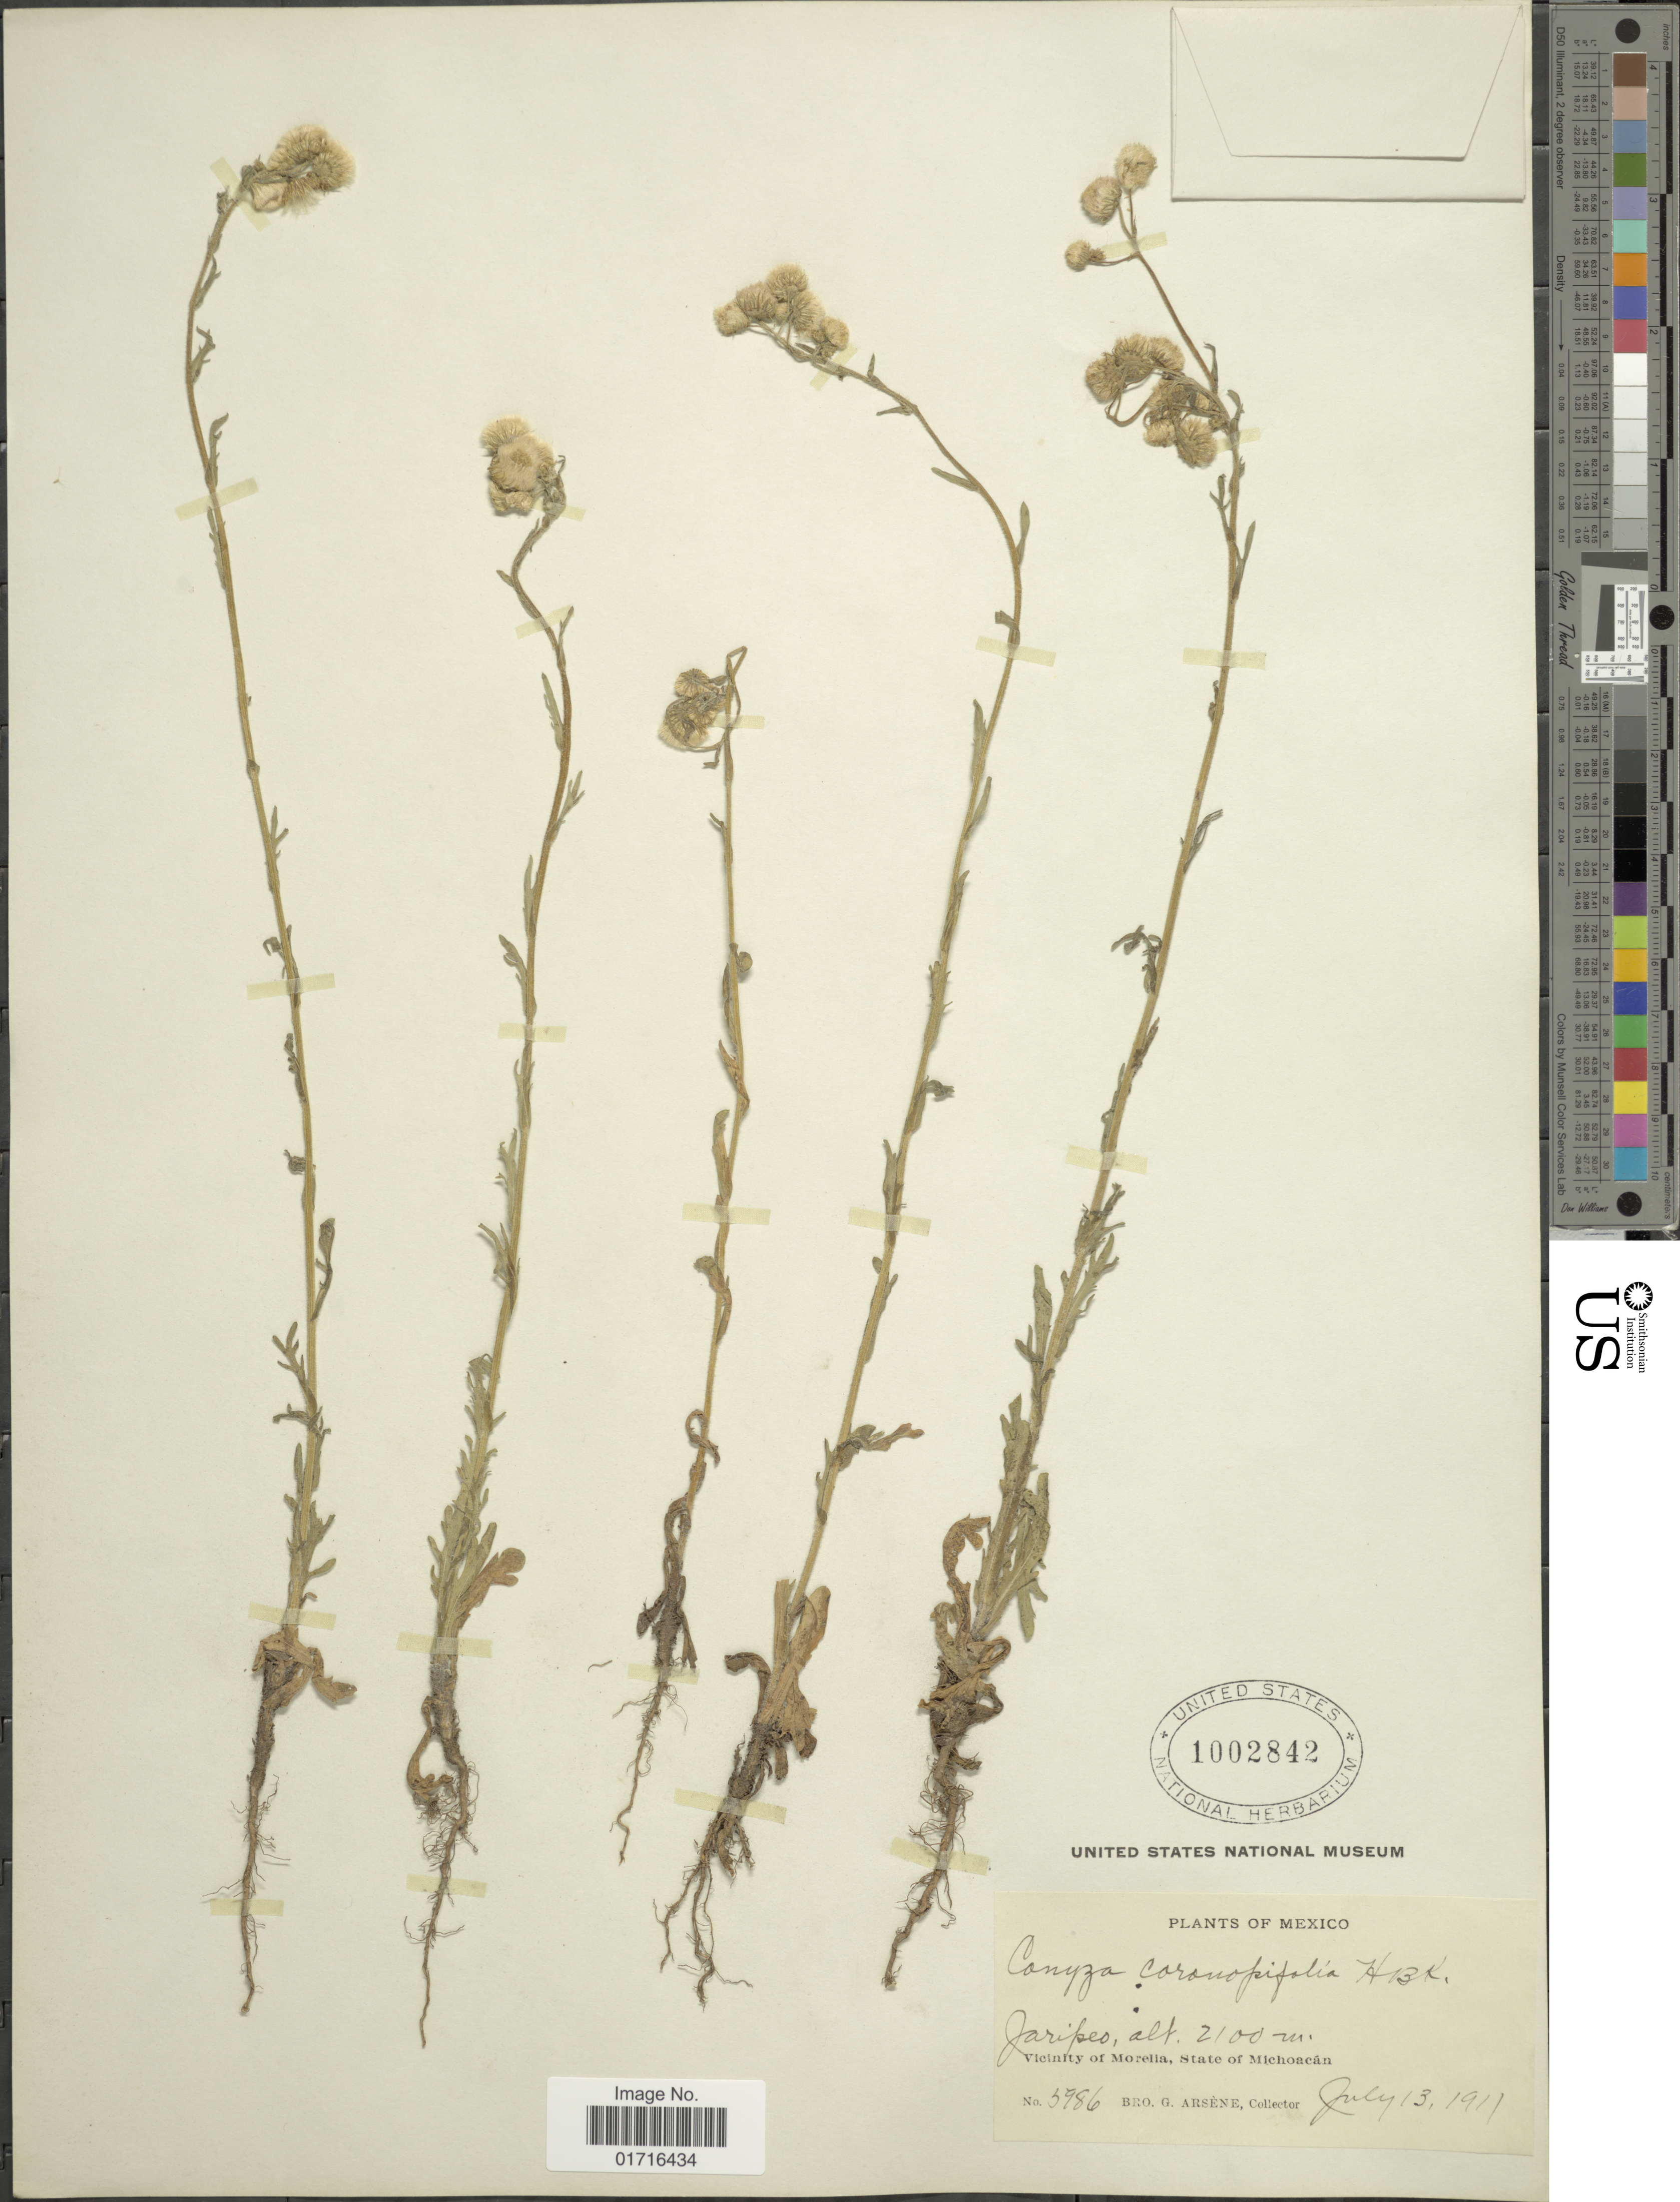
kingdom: Plantae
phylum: Tracheophyta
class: Magnoliopsida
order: Asterales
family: Asteraceae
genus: Conyza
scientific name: Conyza coronopifolia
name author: Kunth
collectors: Bro. G. Arsène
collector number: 5986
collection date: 1911-07-13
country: Mexico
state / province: Michoacán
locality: Jaripeo, Vicinity of Morelia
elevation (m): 2100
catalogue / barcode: US 1002842